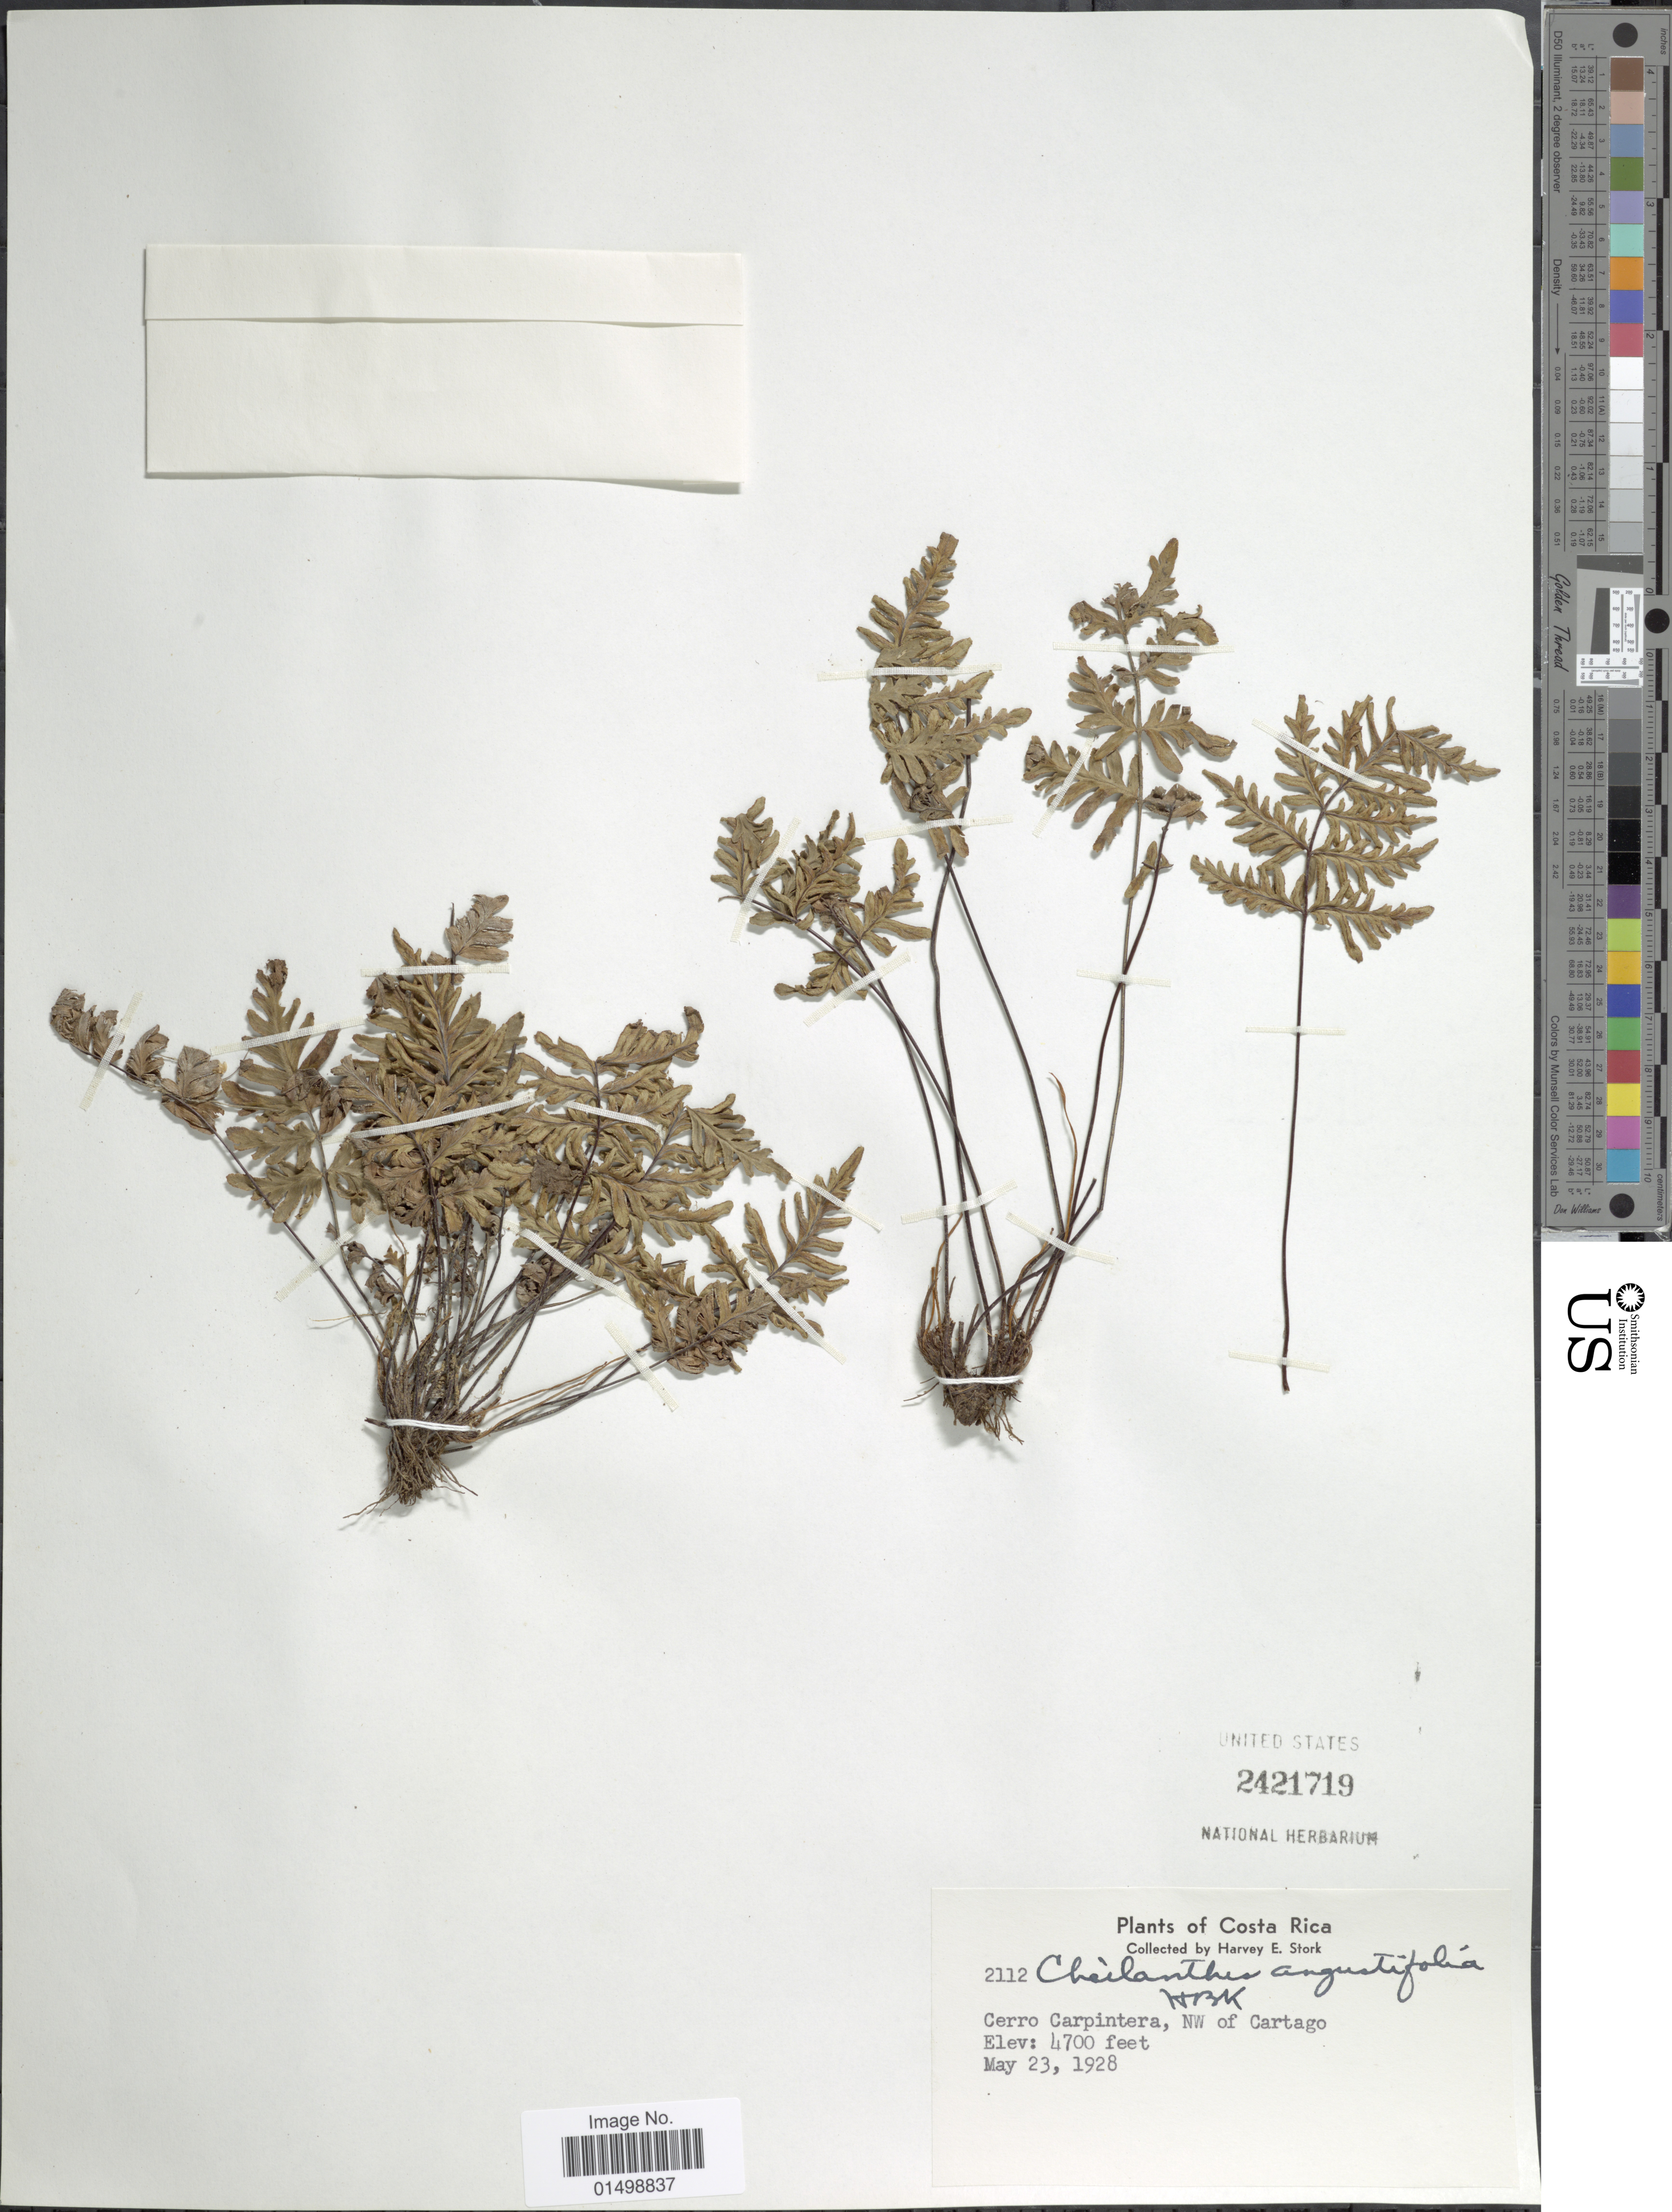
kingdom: Plantae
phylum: Tracheophyta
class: Polypodiopsida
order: Polypodiales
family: Pteridaceae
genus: Cheilanthes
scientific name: Cheilanthes intramarginalis var. intramarginalis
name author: (Kaulf.) Hook.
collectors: H. E. Stork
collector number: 2112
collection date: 1928-05-23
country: Costa Rica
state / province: Cartago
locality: Cerro Carpintera, NW of Cartego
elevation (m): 1433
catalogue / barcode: US 2421719